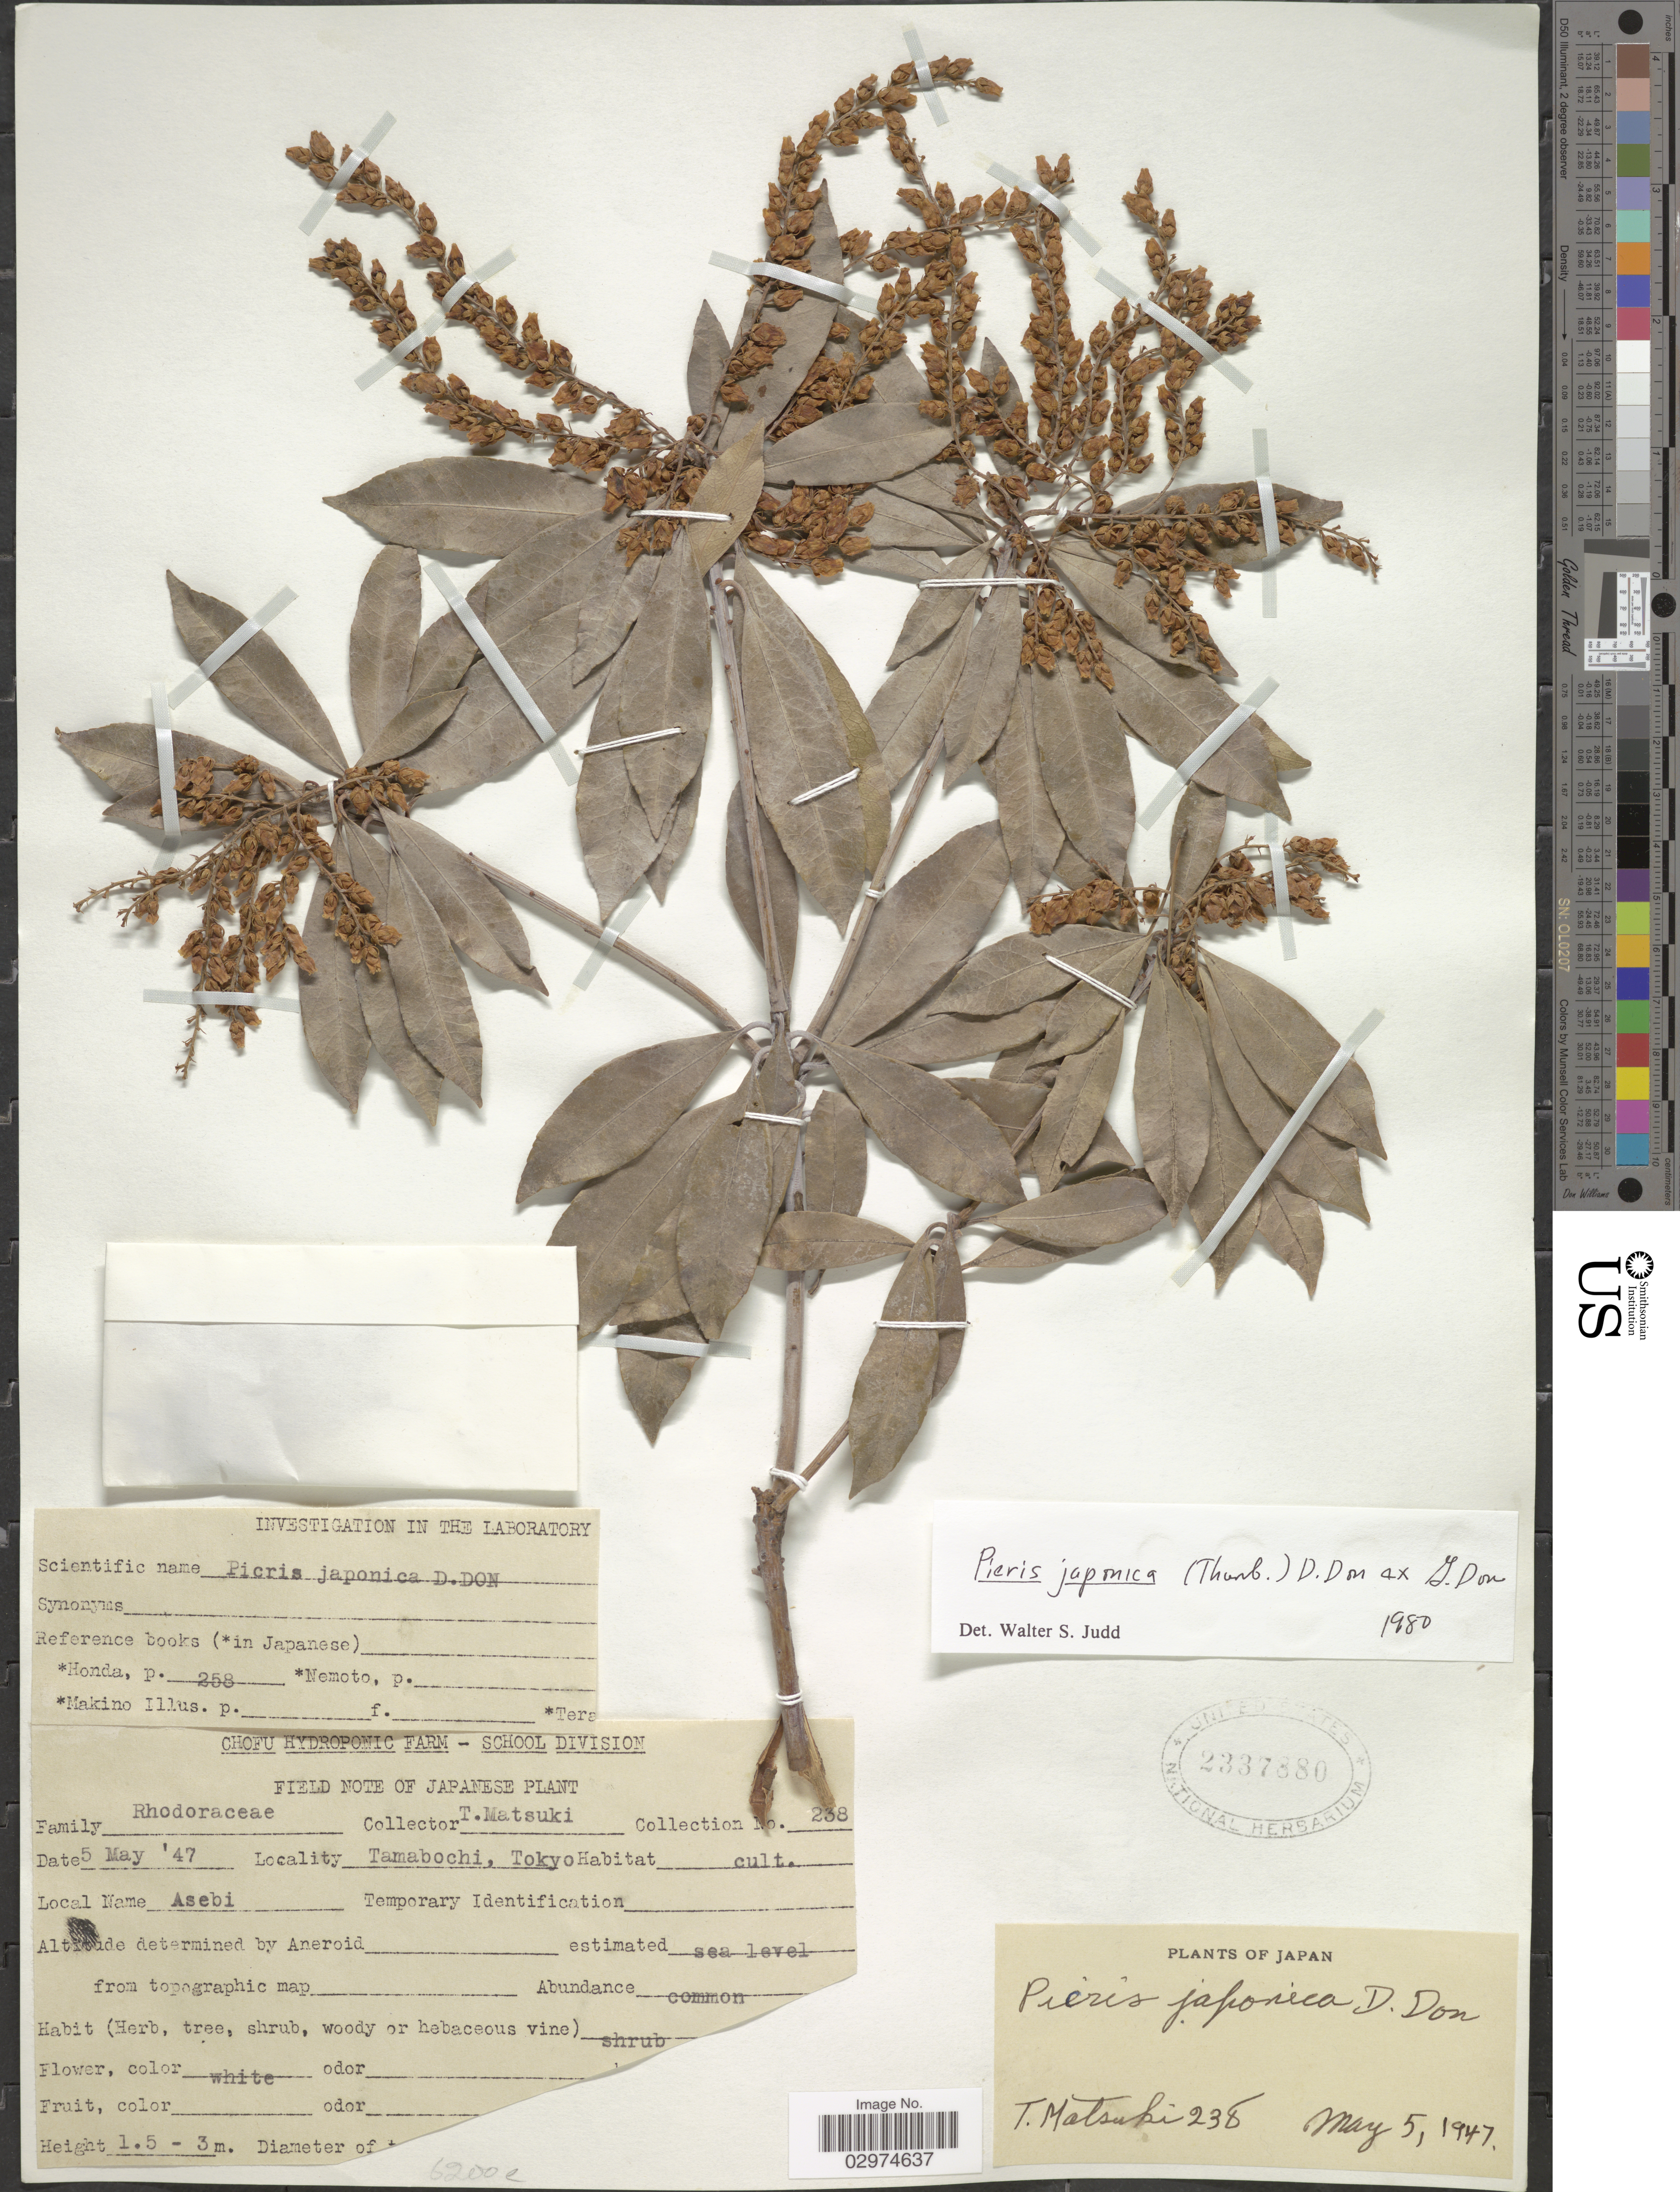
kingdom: Plantae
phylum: Tracheophyta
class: Magnoliopsida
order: Ericales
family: Ericaceae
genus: Pieris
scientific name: Pieris japonica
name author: (Thunb.) D. Don ex G. Don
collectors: T. Matsuki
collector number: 238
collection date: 1947-05-05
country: Japan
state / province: Tokyo, Federal City of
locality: Tamabochi.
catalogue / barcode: US 2337880